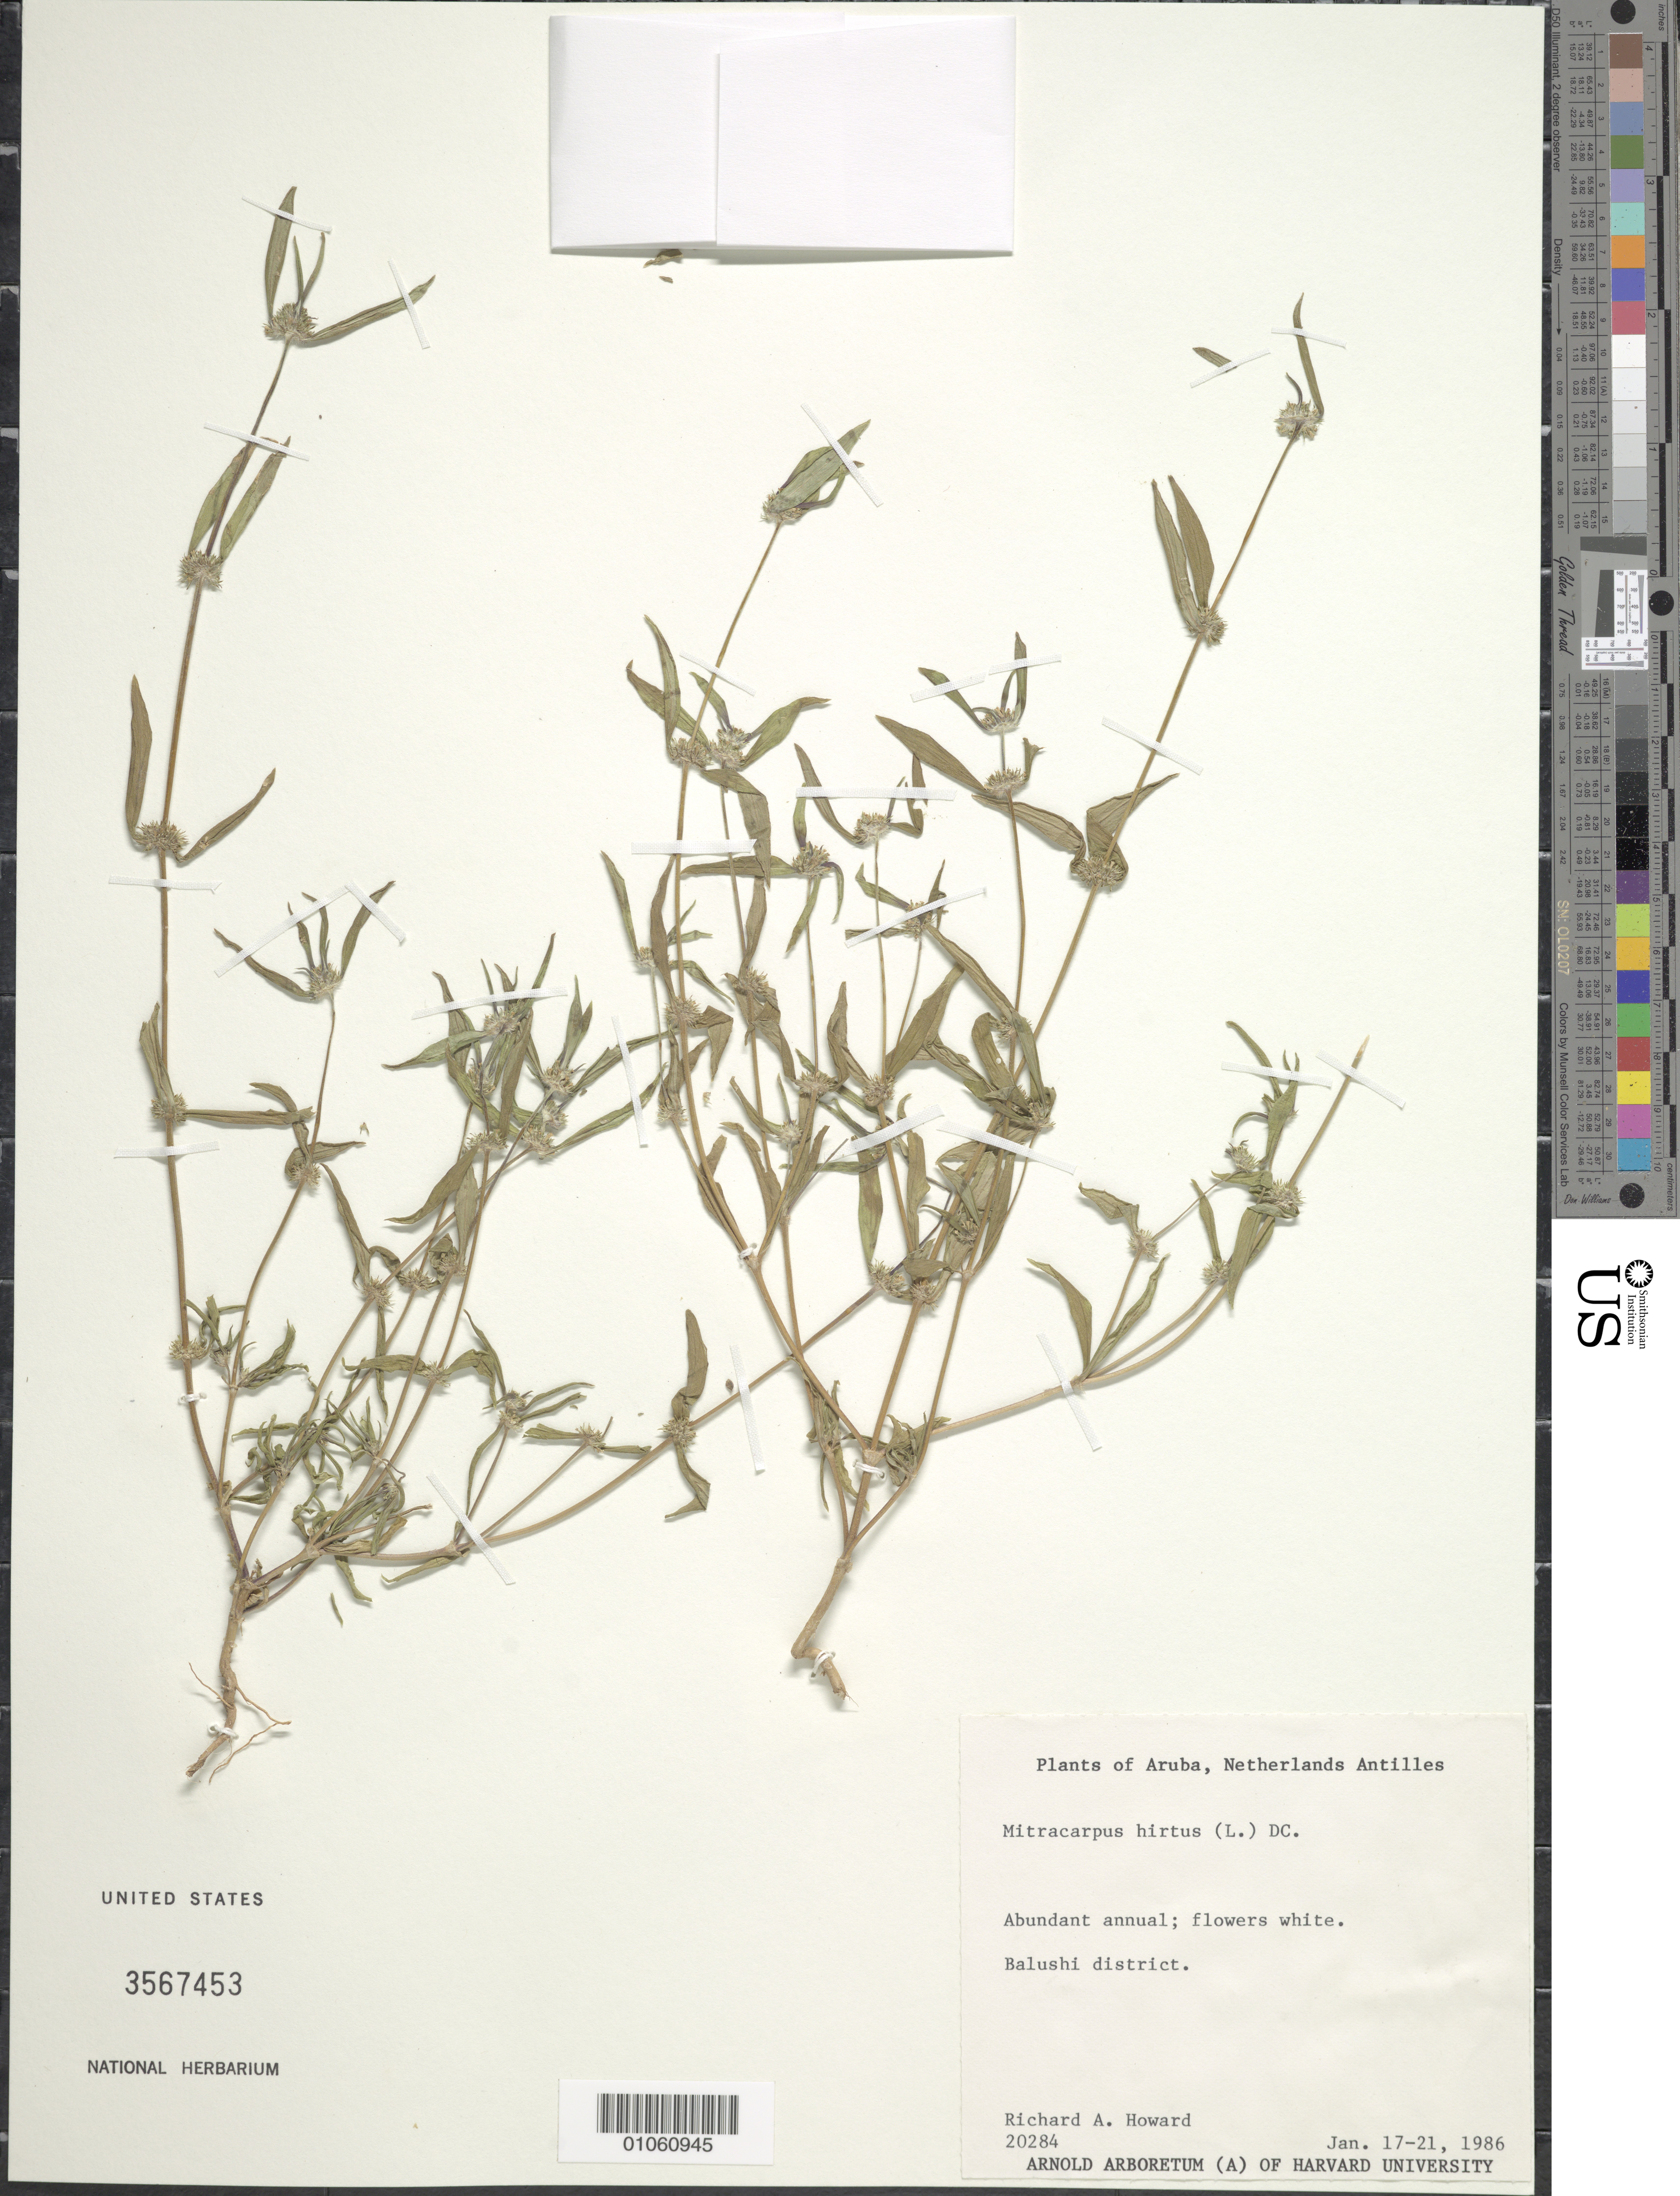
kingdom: Plantae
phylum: Tracheophyta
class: Magnoliopsida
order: Gentianales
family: Rubiaceae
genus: Mitracarpus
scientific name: Mitracarpus hirtus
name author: (L.) DC.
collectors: R. A. Howard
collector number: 20284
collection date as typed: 17 Jan 1986 to 21 Jan 1986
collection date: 1986-01-17/1986-01-21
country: Aruba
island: Aruba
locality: Balushi district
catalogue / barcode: US 3567453